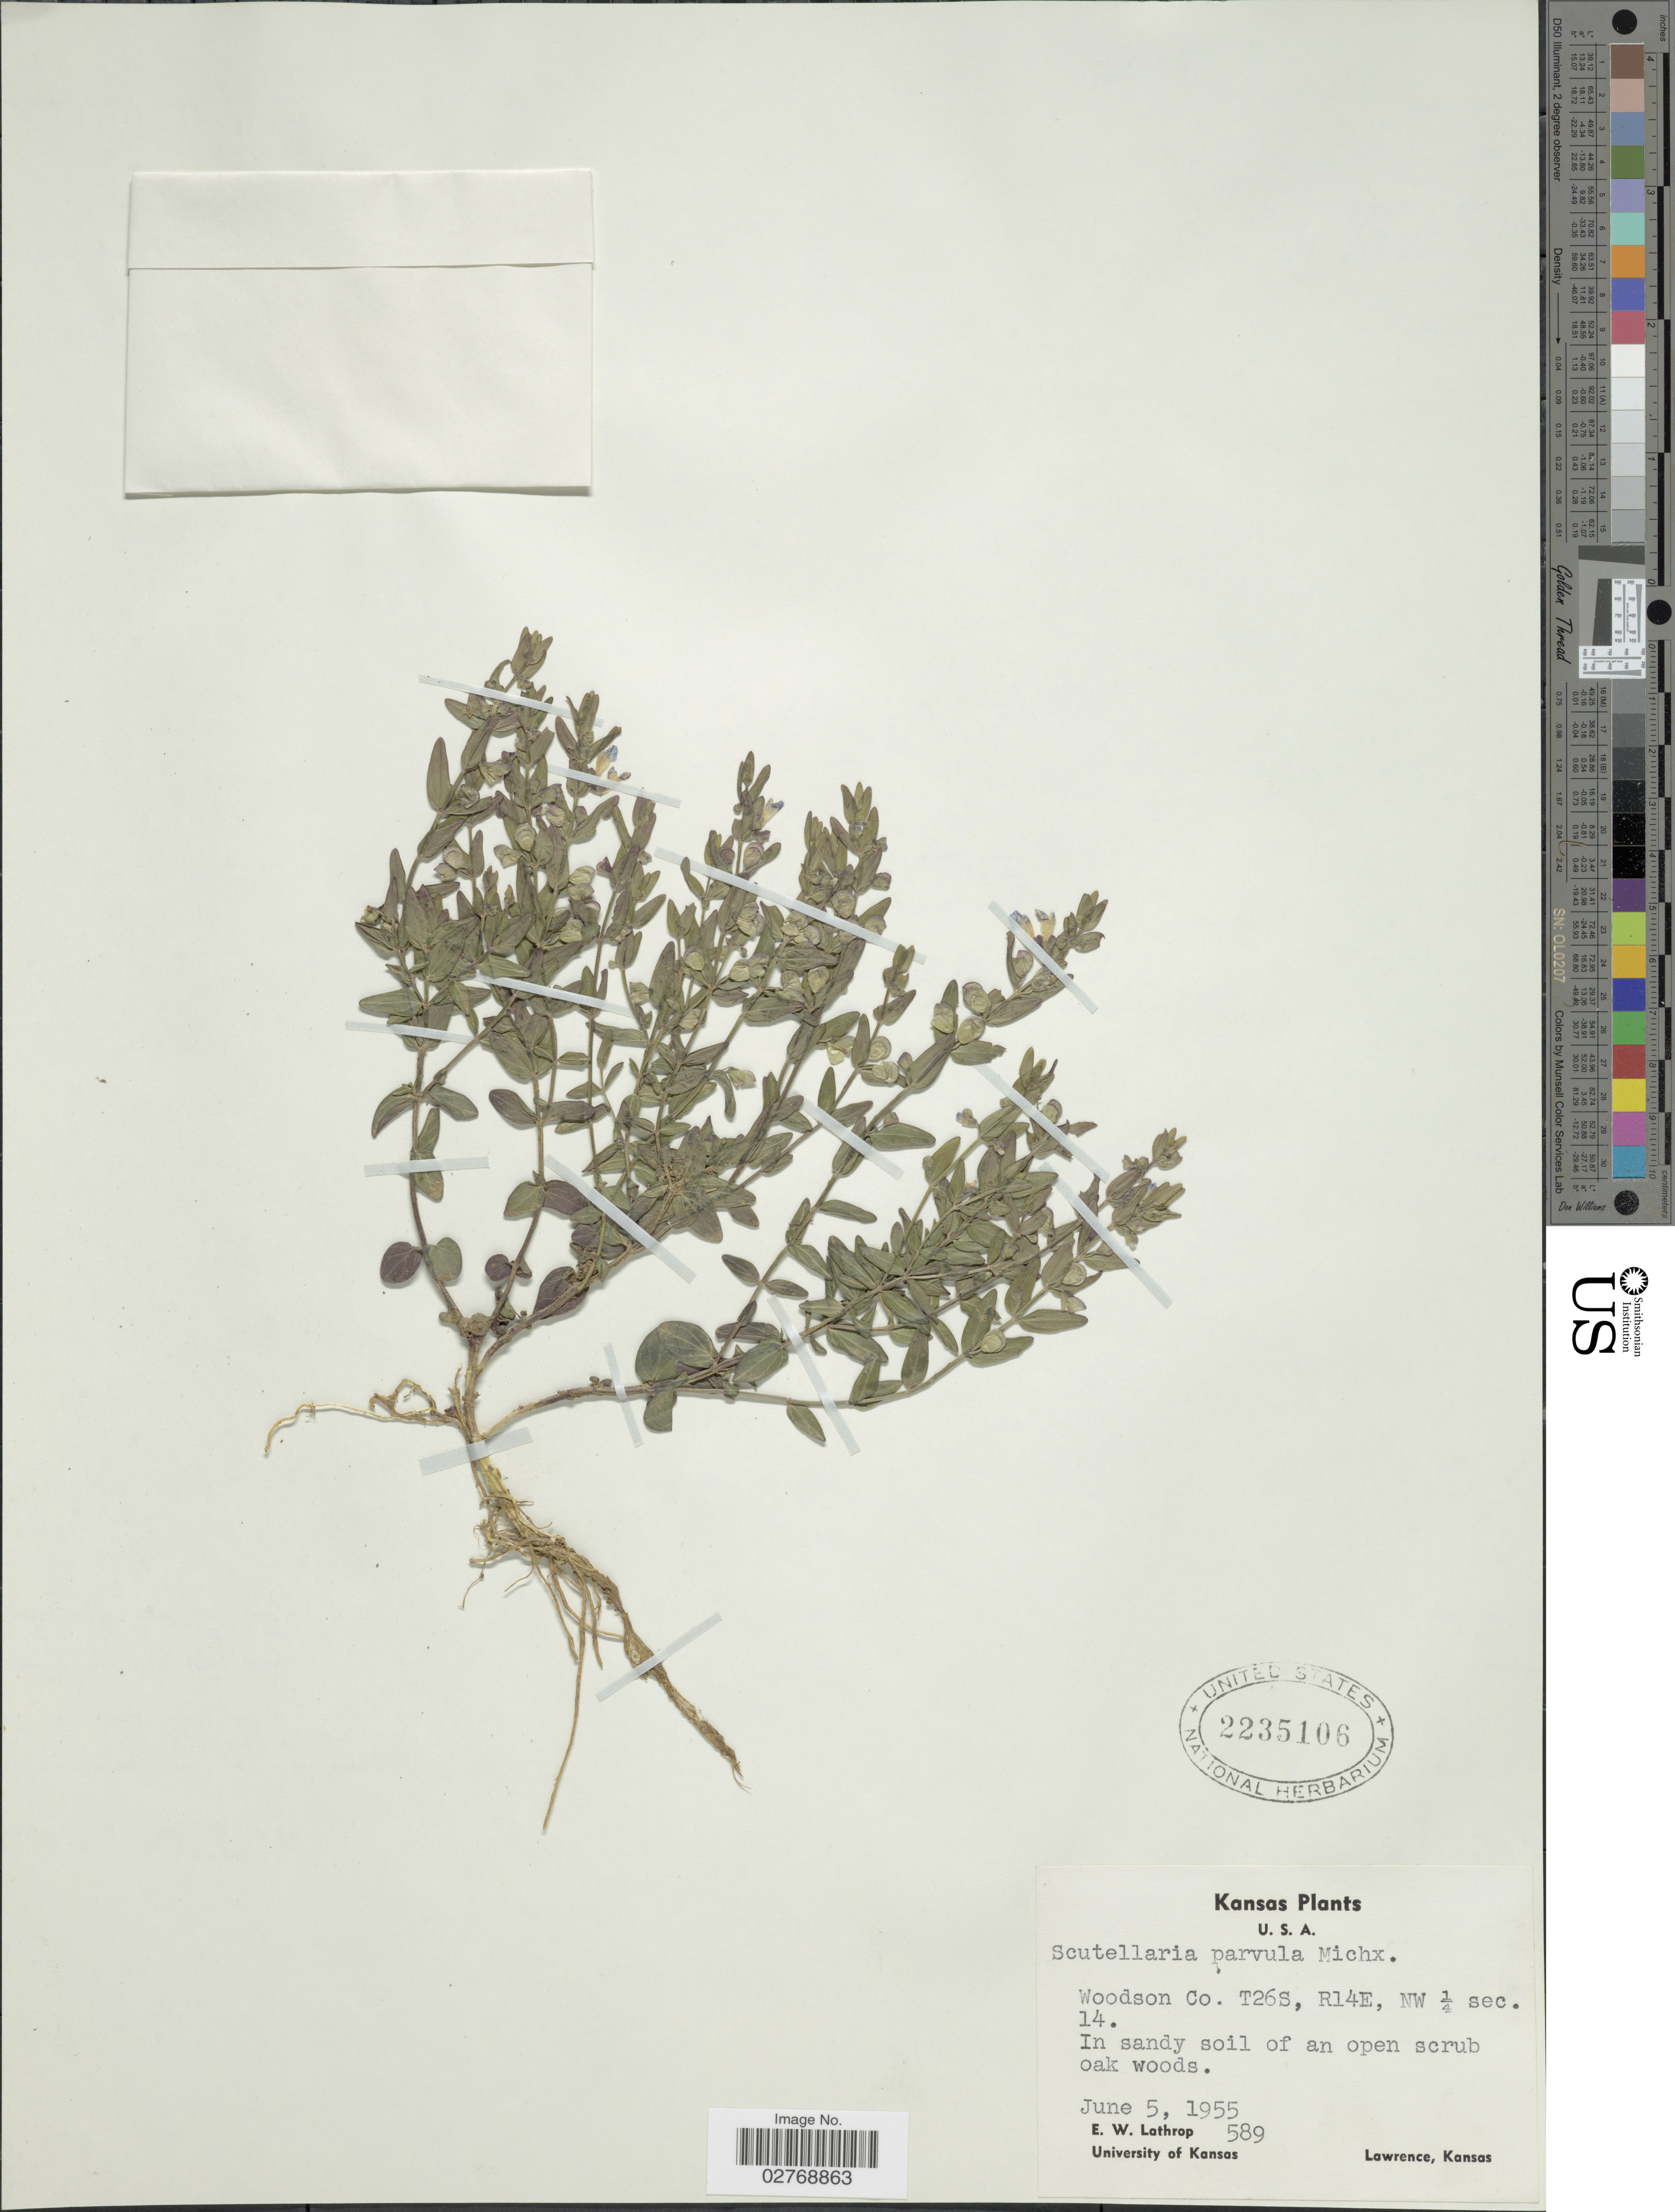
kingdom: Plantae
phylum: Tracheophyta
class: Magnoliopsida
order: Lamiales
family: Lamiaceae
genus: Scutellaria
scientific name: Scutellaria parvula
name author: Michx.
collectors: E. W. Lathrop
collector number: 589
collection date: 1955-06-05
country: United States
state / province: Kansas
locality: Woodson Co. T26S, R14E, NW ¼ sec. 14.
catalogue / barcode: US 2235106